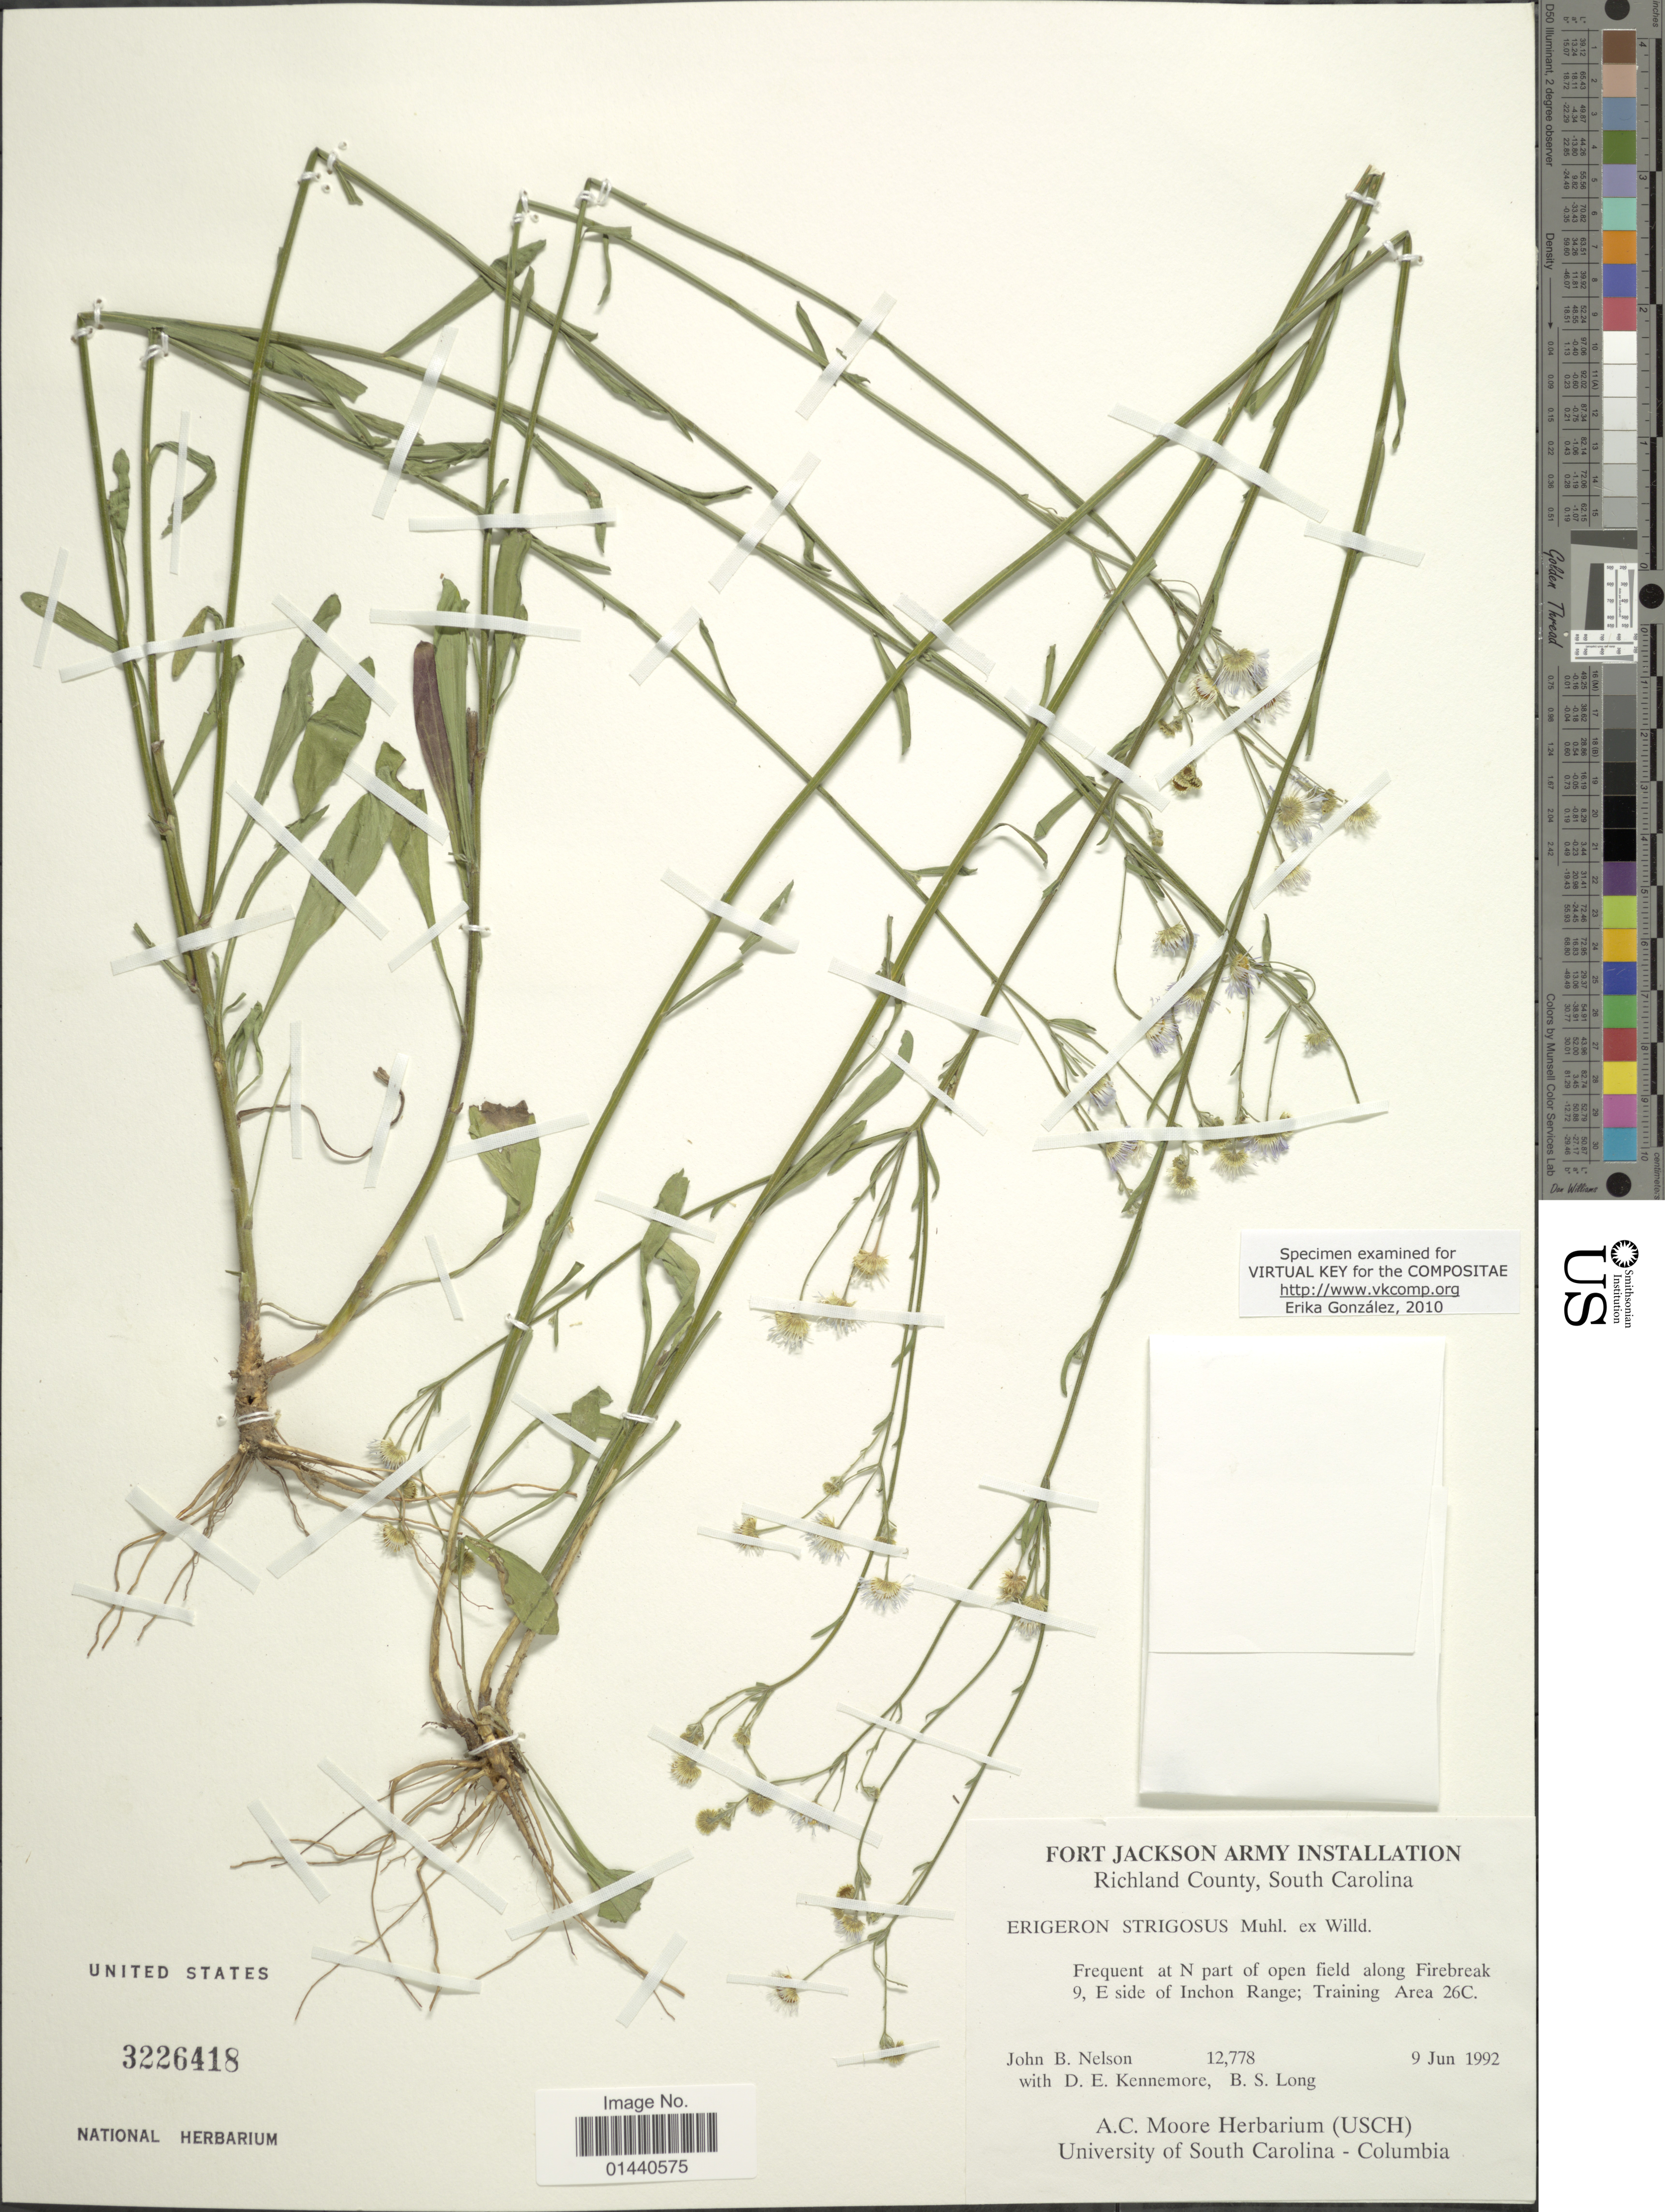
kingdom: Plantae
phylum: Tracheophyta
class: Magnoliopsida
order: Asterales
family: Asteraceae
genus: Erigeron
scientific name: Erigeron strigosus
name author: Muhl. ex Willd.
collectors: J. B. Nelson, D. Kennemore & B. Long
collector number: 12778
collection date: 1992-06-09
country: United States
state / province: South Carolina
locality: Frequent at N part of open field along Firebreak 9, E side of Inchon Range; Training Area 26C. Fort Jackson Army Installation. Richland County. [unsure placement]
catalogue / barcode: US 3226418